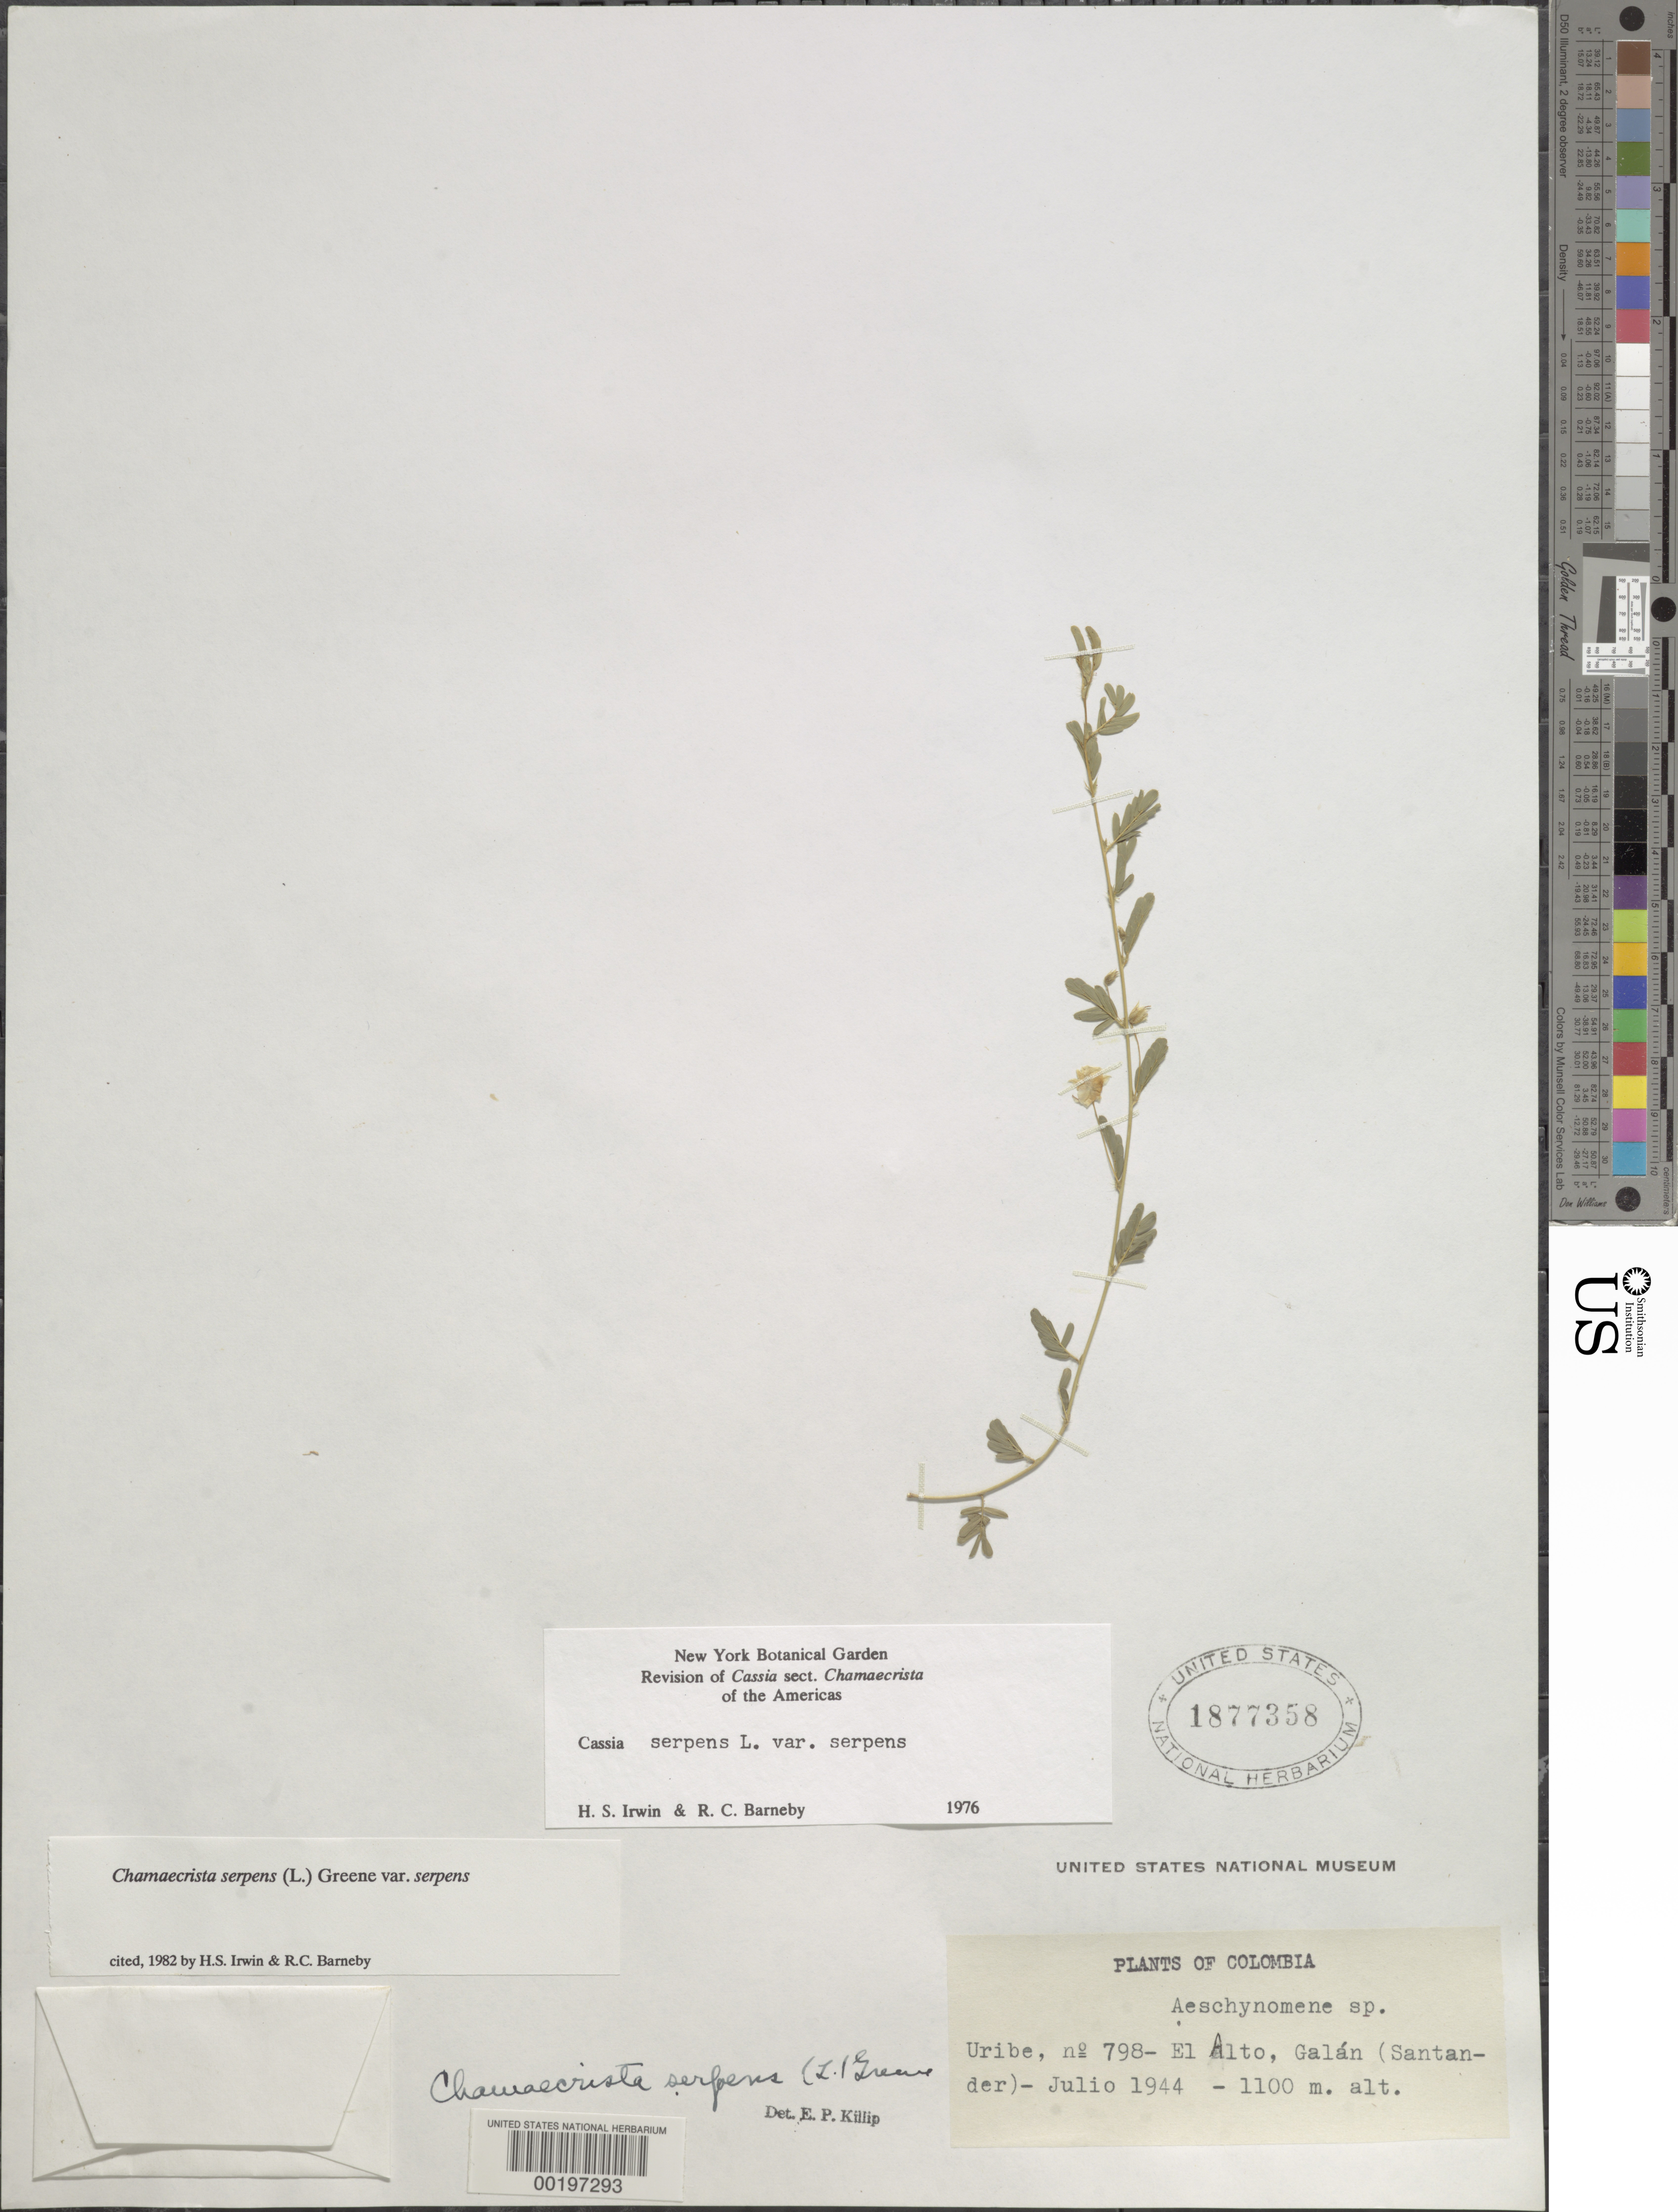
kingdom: Plantae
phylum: Tracheophyta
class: Magnoliopsida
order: Fabales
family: Fabaceae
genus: Chamaecrista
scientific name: Chamaecrista serpens var. serpens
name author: (L.) Greene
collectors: J. Uribe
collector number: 798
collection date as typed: Jul 1944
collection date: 1944-07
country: Colombia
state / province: Santander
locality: El Alto, Galan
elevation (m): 1100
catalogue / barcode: US 1877358